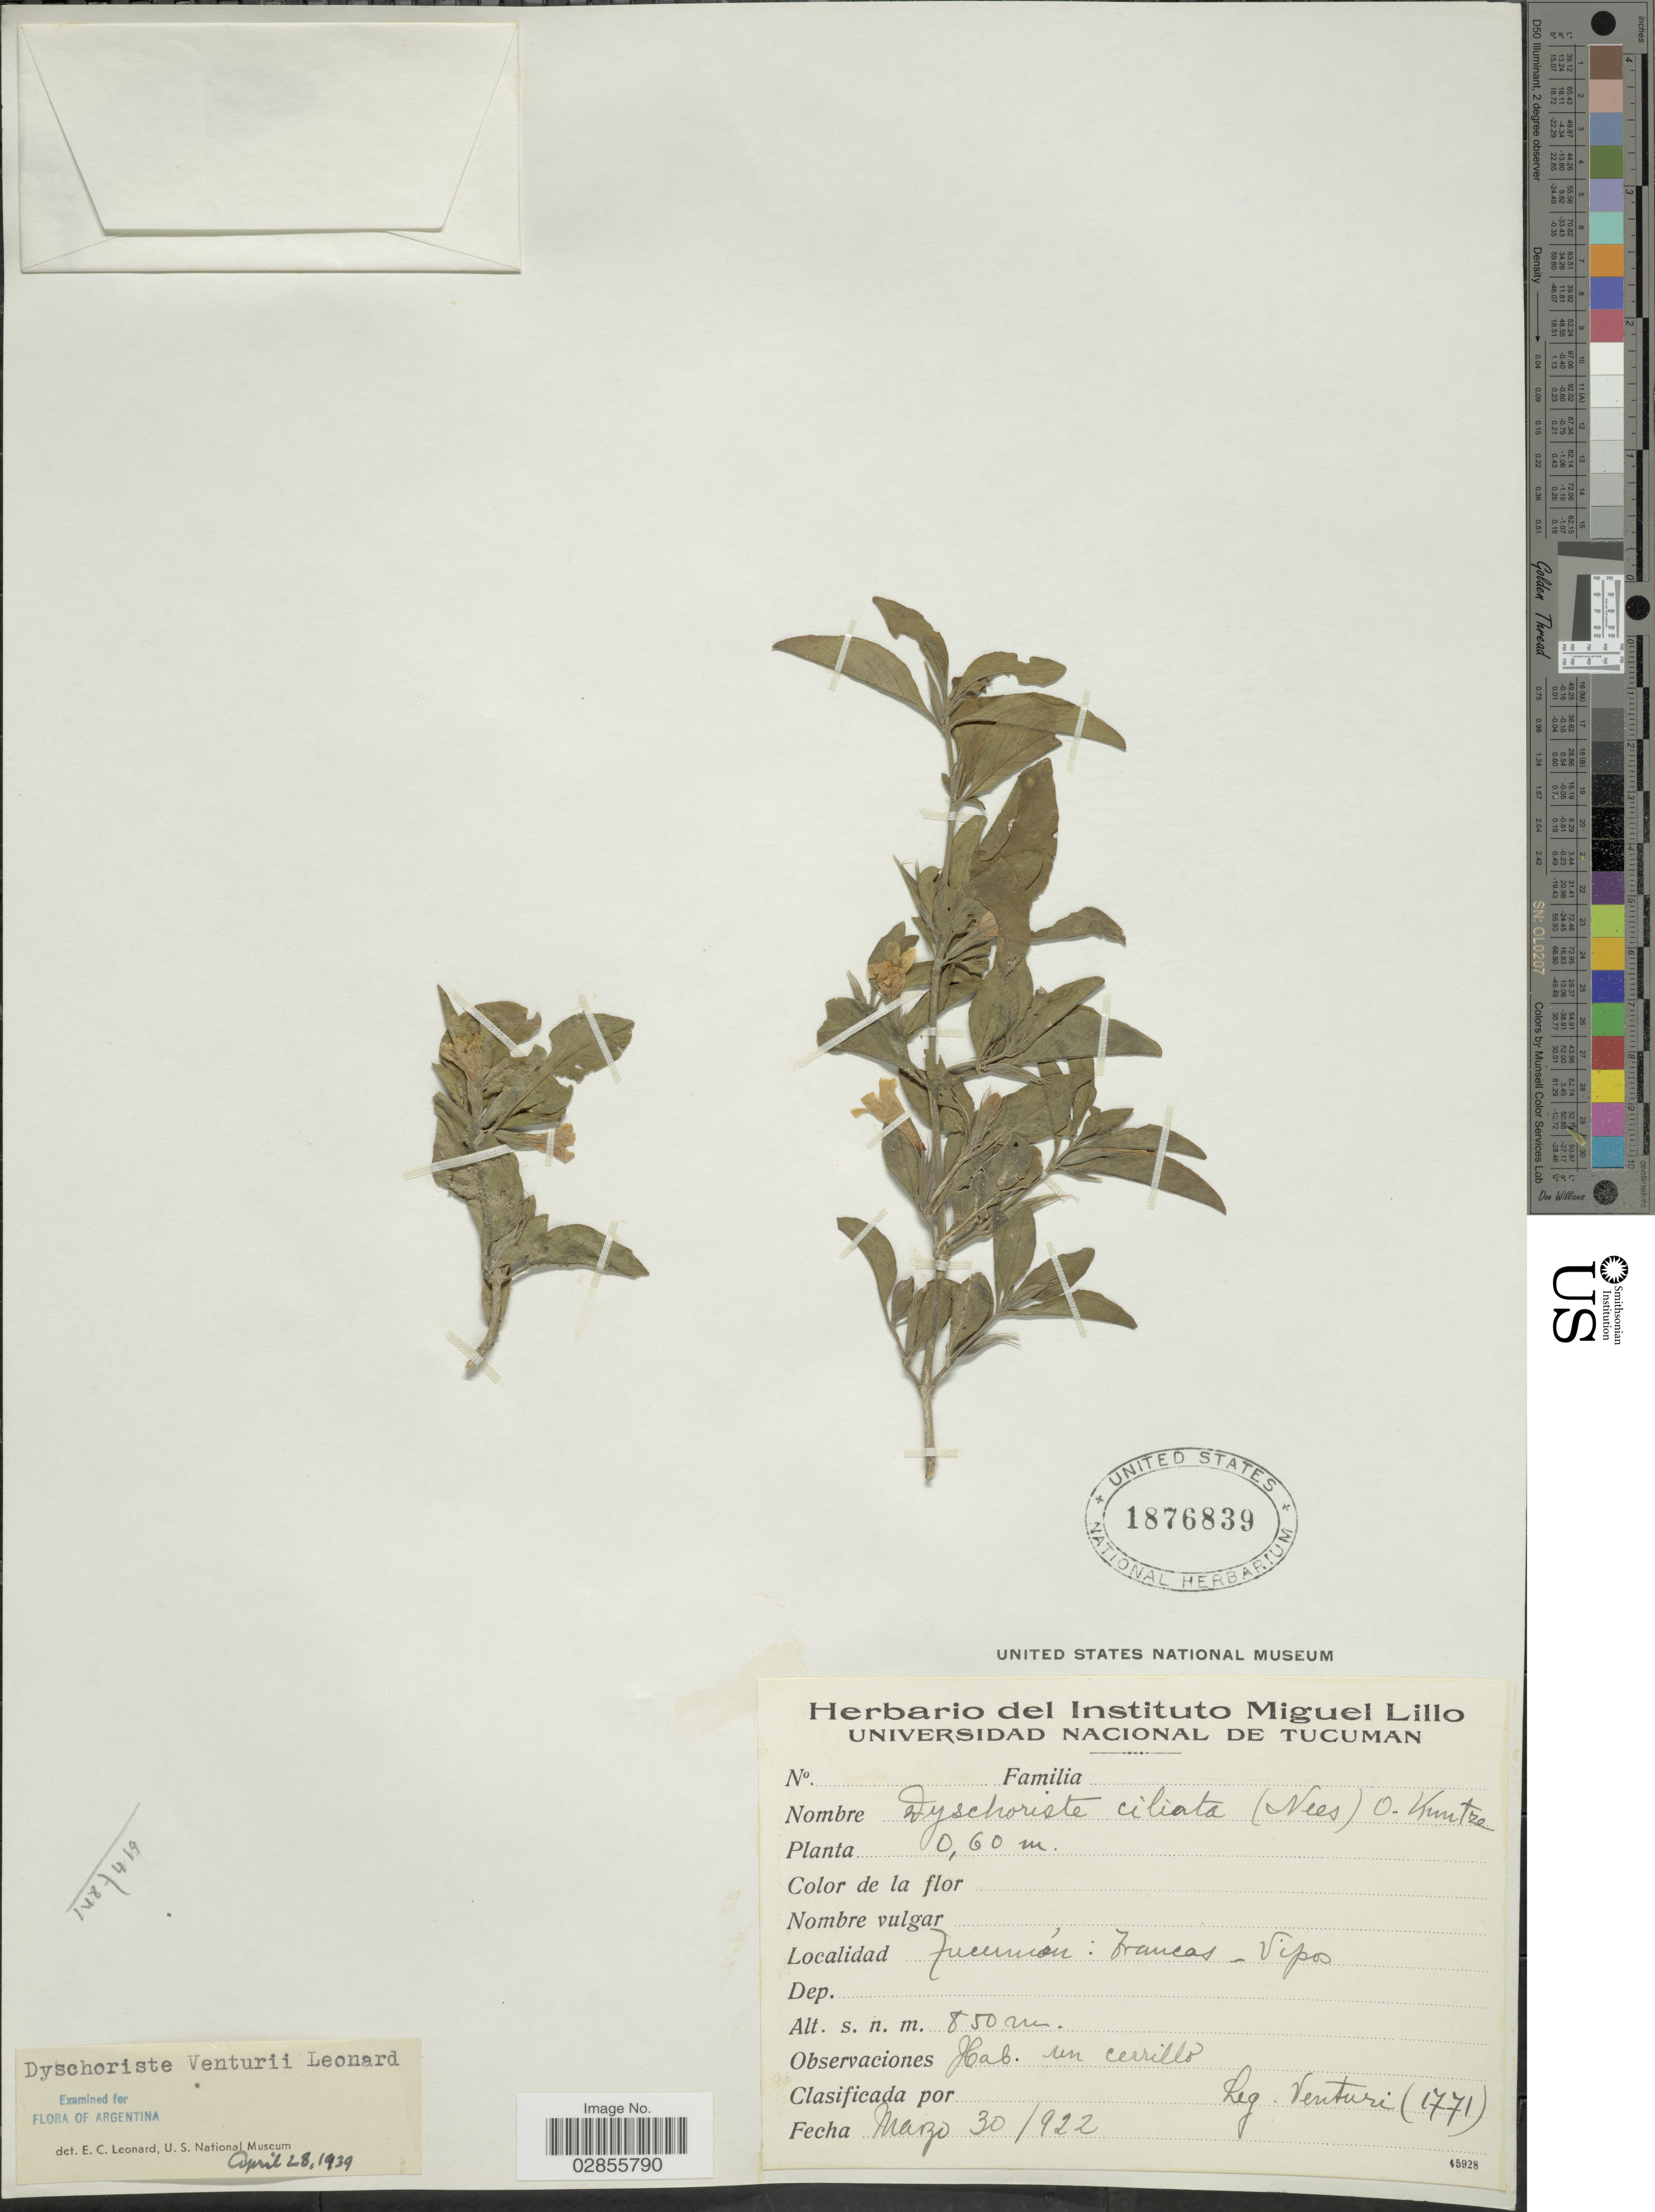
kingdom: Plantae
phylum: Tracheophyta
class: Magnoliopsida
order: Lamiales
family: Acanthaceae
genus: Dyschoriste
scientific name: Dyschoriste venturii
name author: Leonard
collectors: Venturi, --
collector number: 1771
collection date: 1922-03-30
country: Argentina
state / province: Tucuman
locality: Trancas-Vipos.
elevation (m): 850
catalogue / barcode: US 1876839